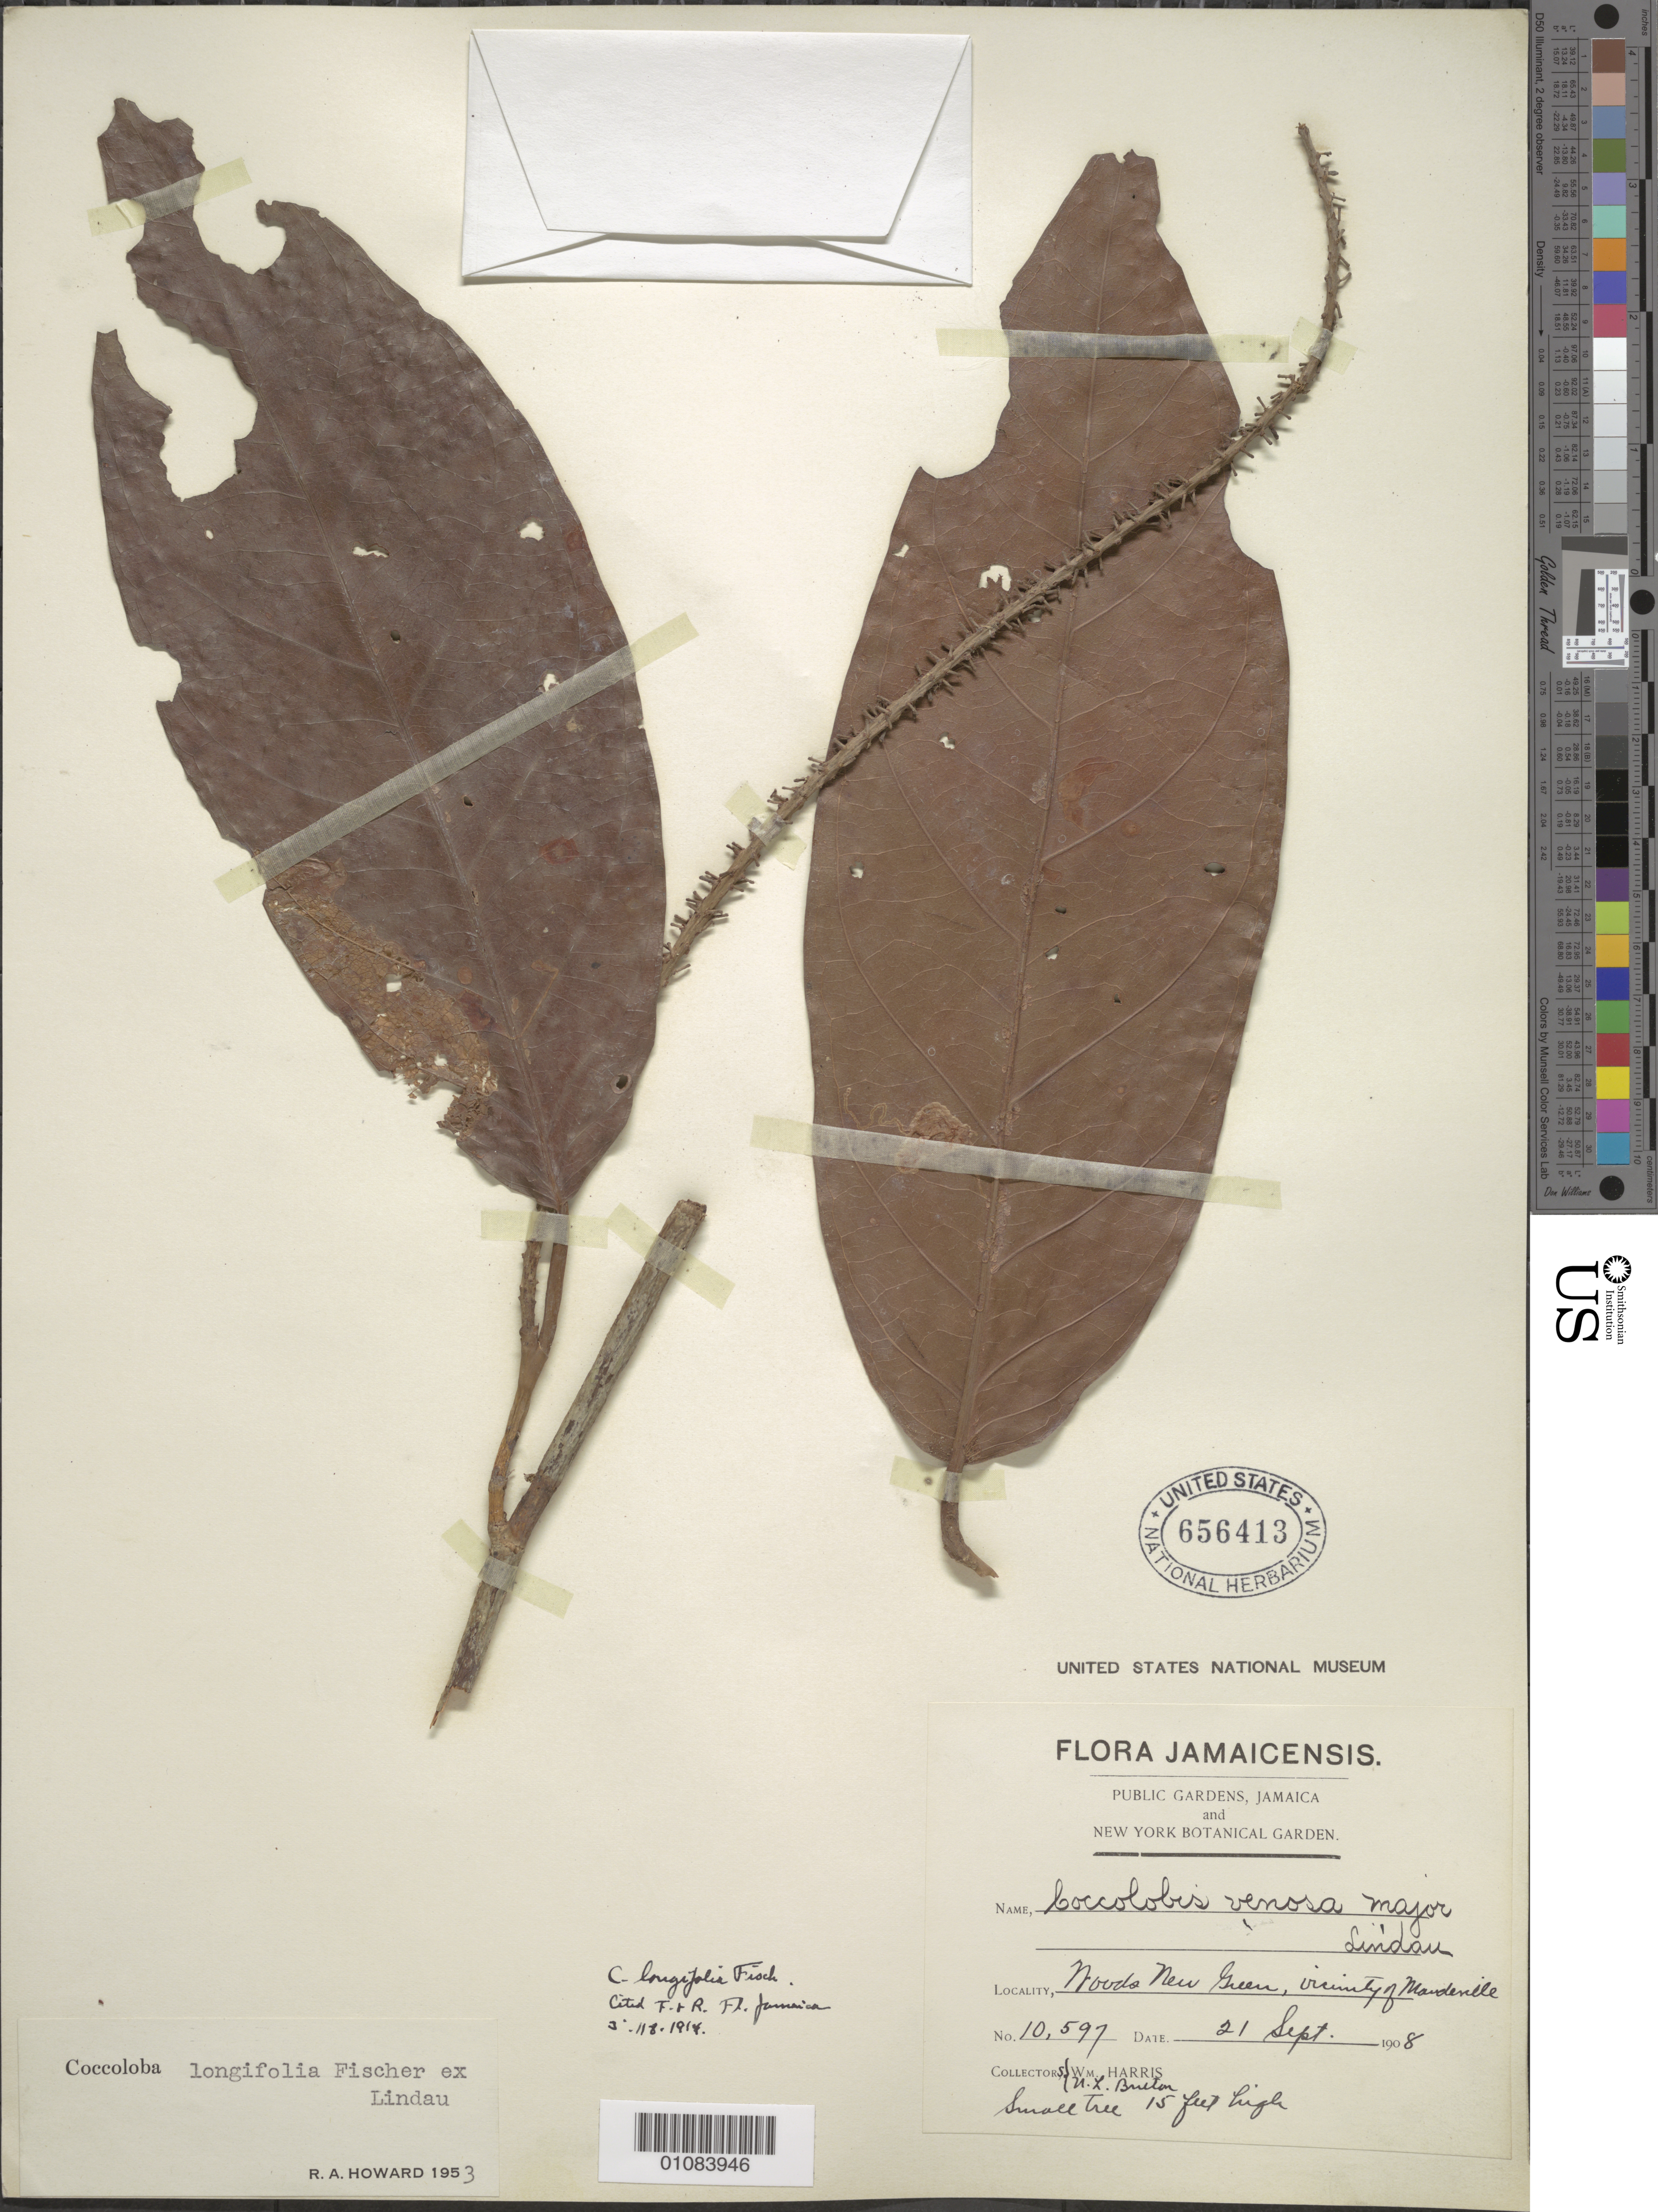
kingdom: Plantae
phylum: Tracheophyta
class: Magnoliopsida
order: Caryophyllales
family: Polygonaceae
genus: Coccoloba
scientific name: Coccoloba longifolia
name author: Fisch. ex Lindau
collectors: W. Harris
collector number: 10597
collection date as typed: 21 Sep 1908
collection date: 1908-09-21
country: Jamaica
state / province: Manchester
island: Jamaica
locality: Vicinity of Mandeville, Woods New Green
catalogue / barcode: US 656413